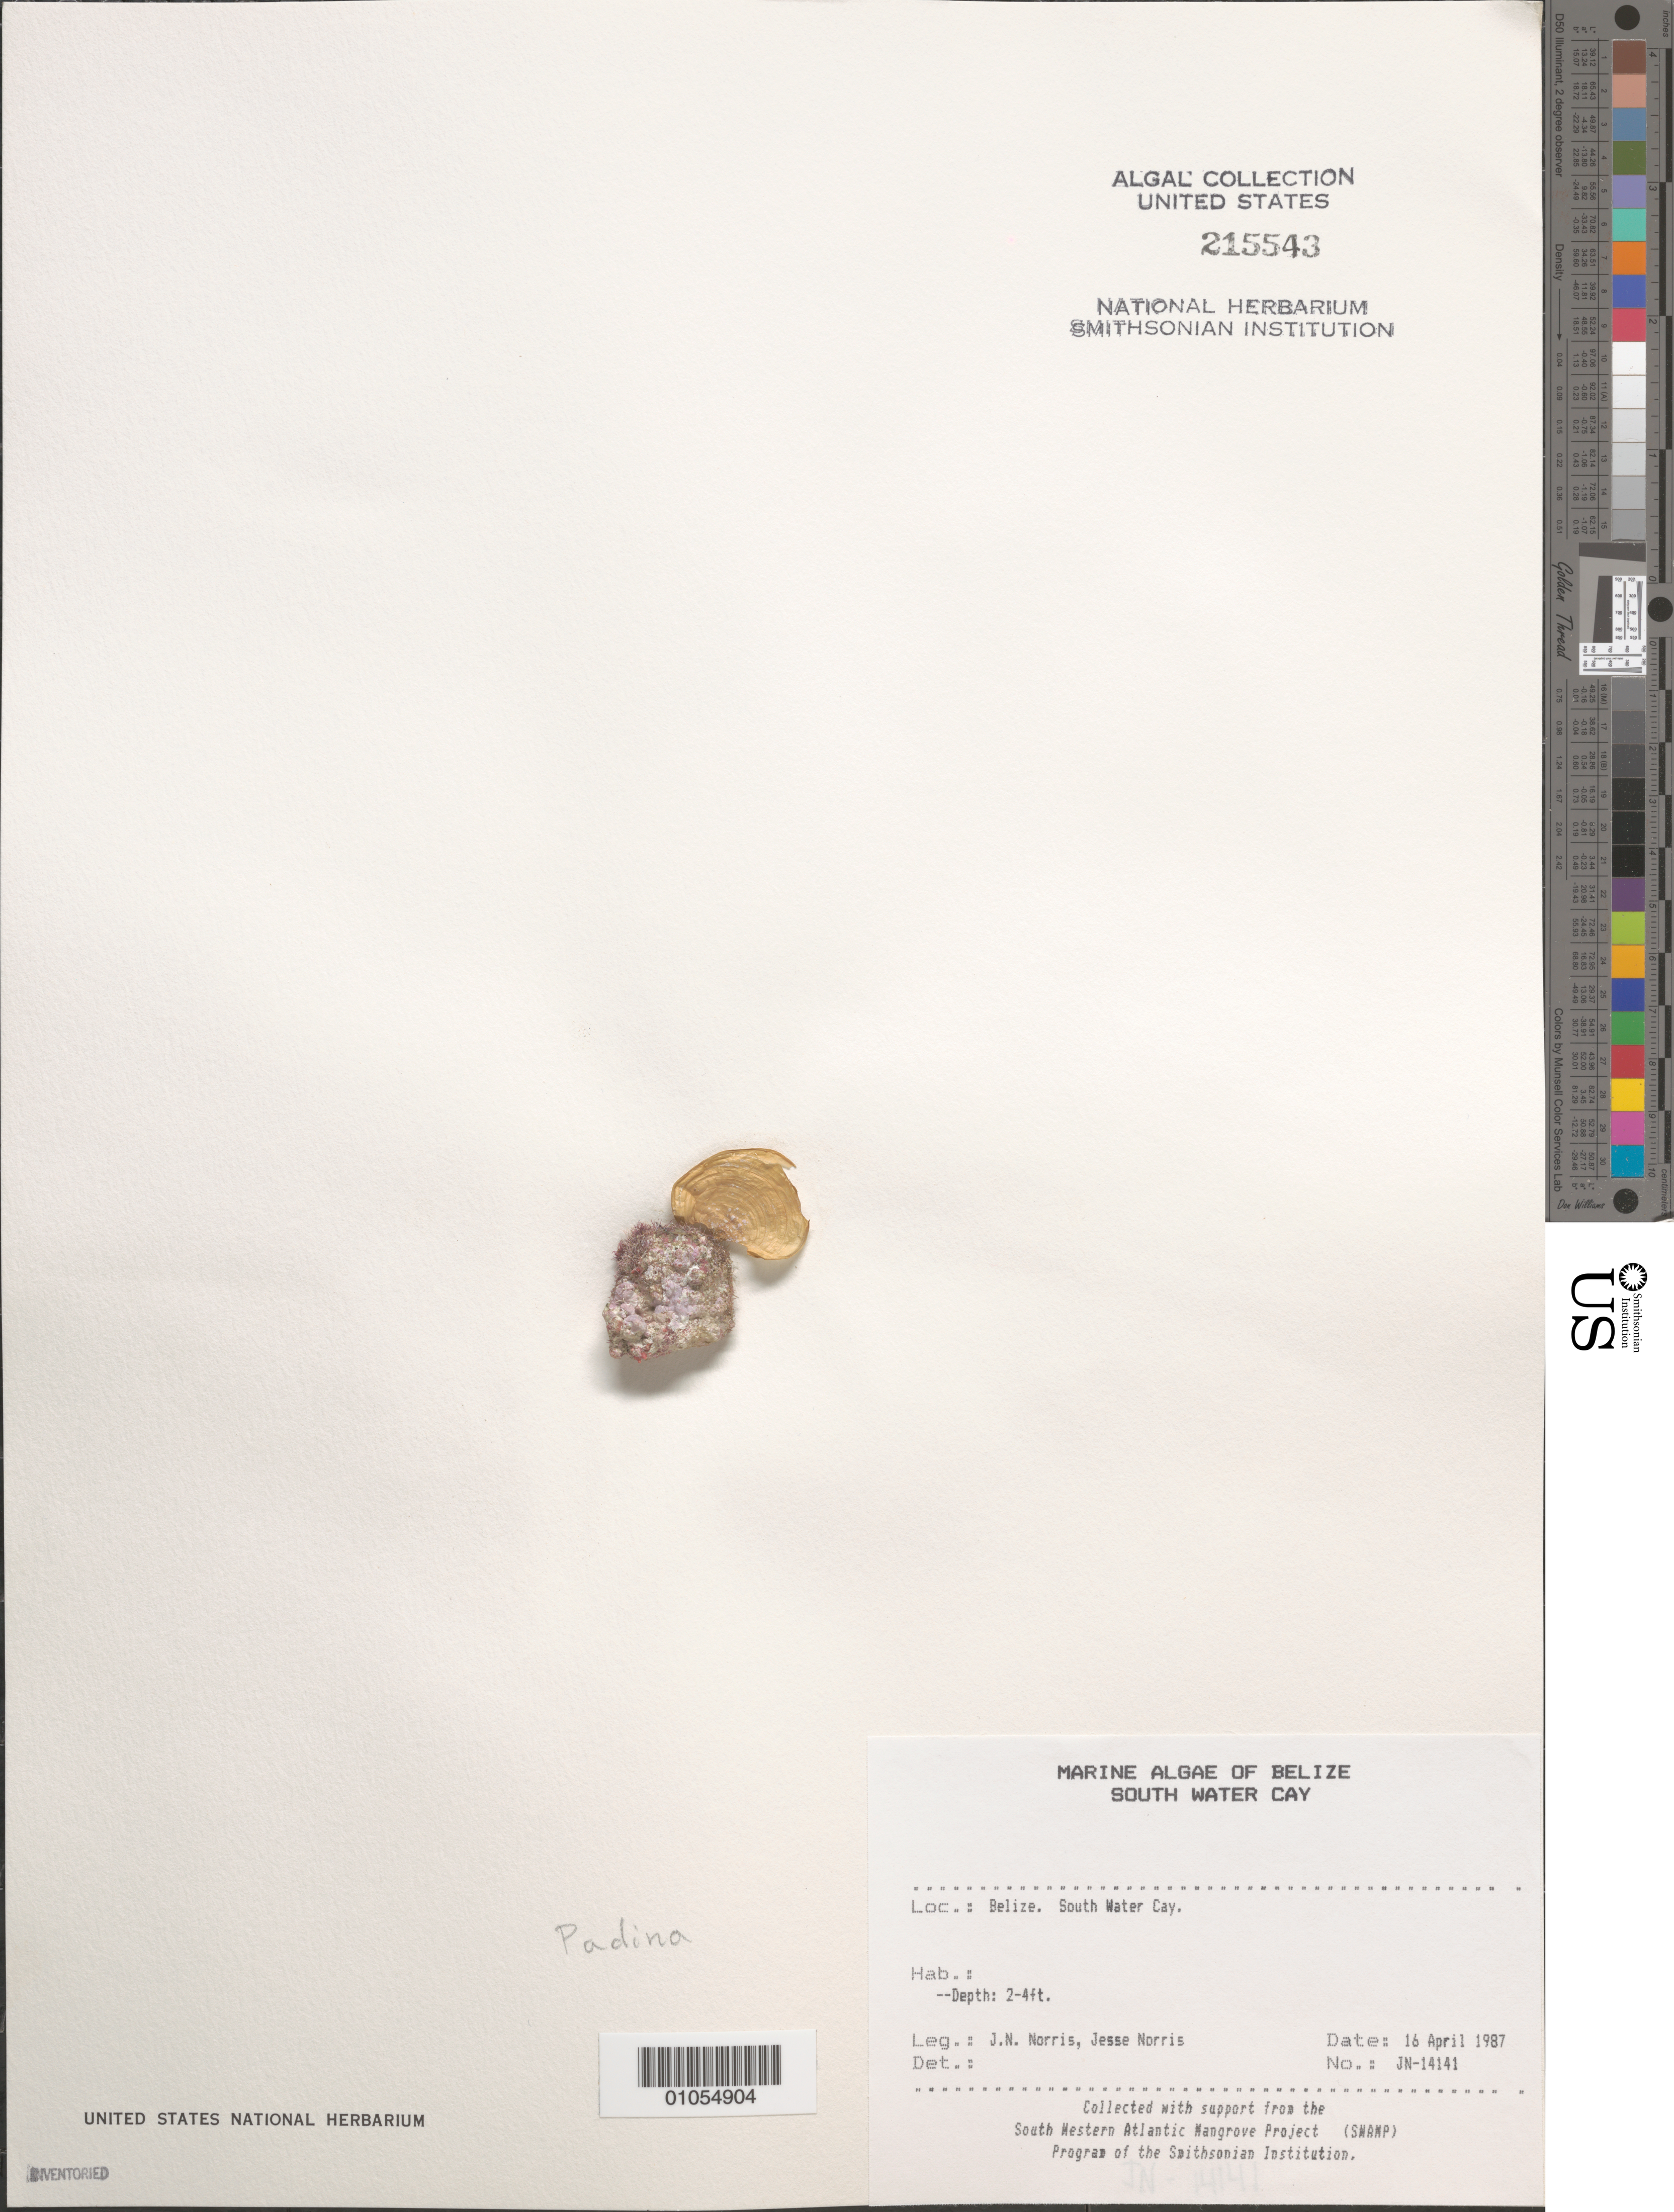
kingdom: Chromista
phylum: Ochrophyta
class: Phaeophyceae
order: Dictyotales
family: Dictyotaceae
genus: Padina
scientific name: Padina sp.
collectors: J. N. Norris & J. A. Norris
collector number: JN-14141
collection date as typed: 16 Apr 1987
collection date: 1987-04-16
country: Belize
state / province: Stann Creek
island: South Water Cay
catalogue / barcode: US 215543